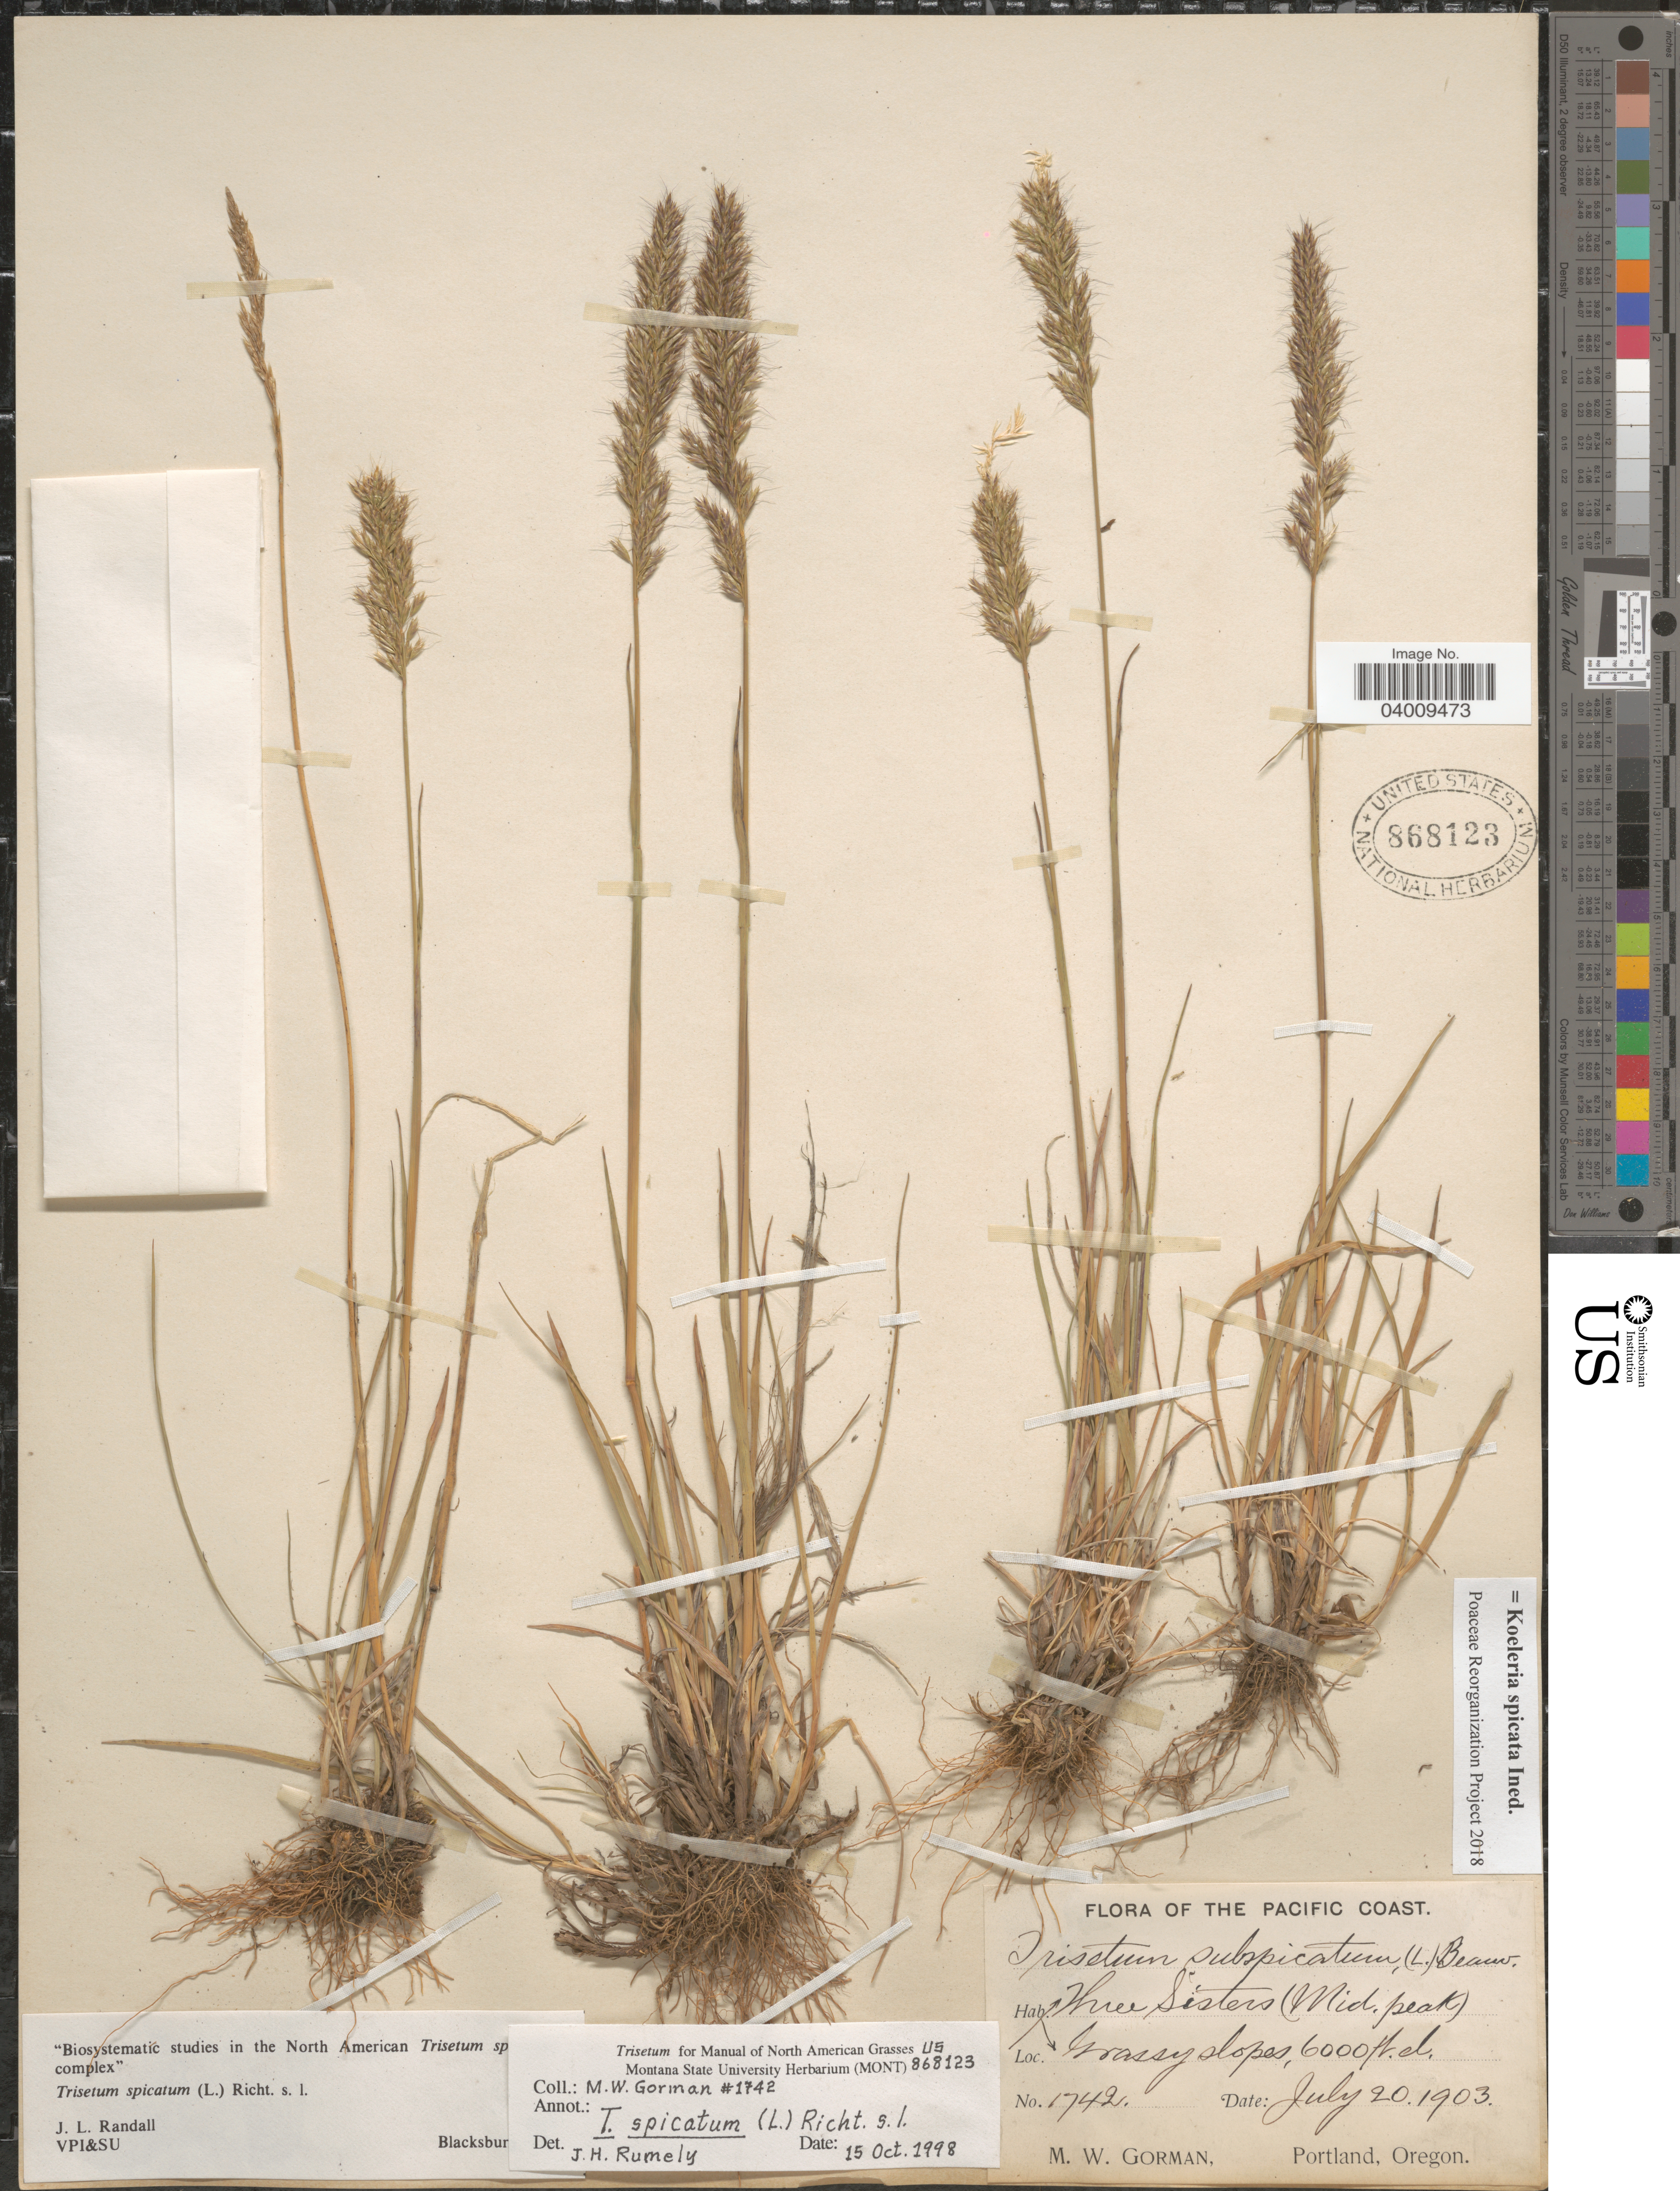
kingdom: Plantae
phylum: Tracheophyta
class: Liliopsida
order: Poales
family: Poaceae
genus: Koeleria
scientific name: Koeleria spicata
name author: (L.) Barberá et al.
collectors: M. W. Gorman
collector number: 1742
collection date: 1903-07-20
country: United States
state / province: Oregon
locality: Pacific Coast. Three Sisters (Mid. peak).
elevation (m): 1829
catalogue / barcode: US 868123